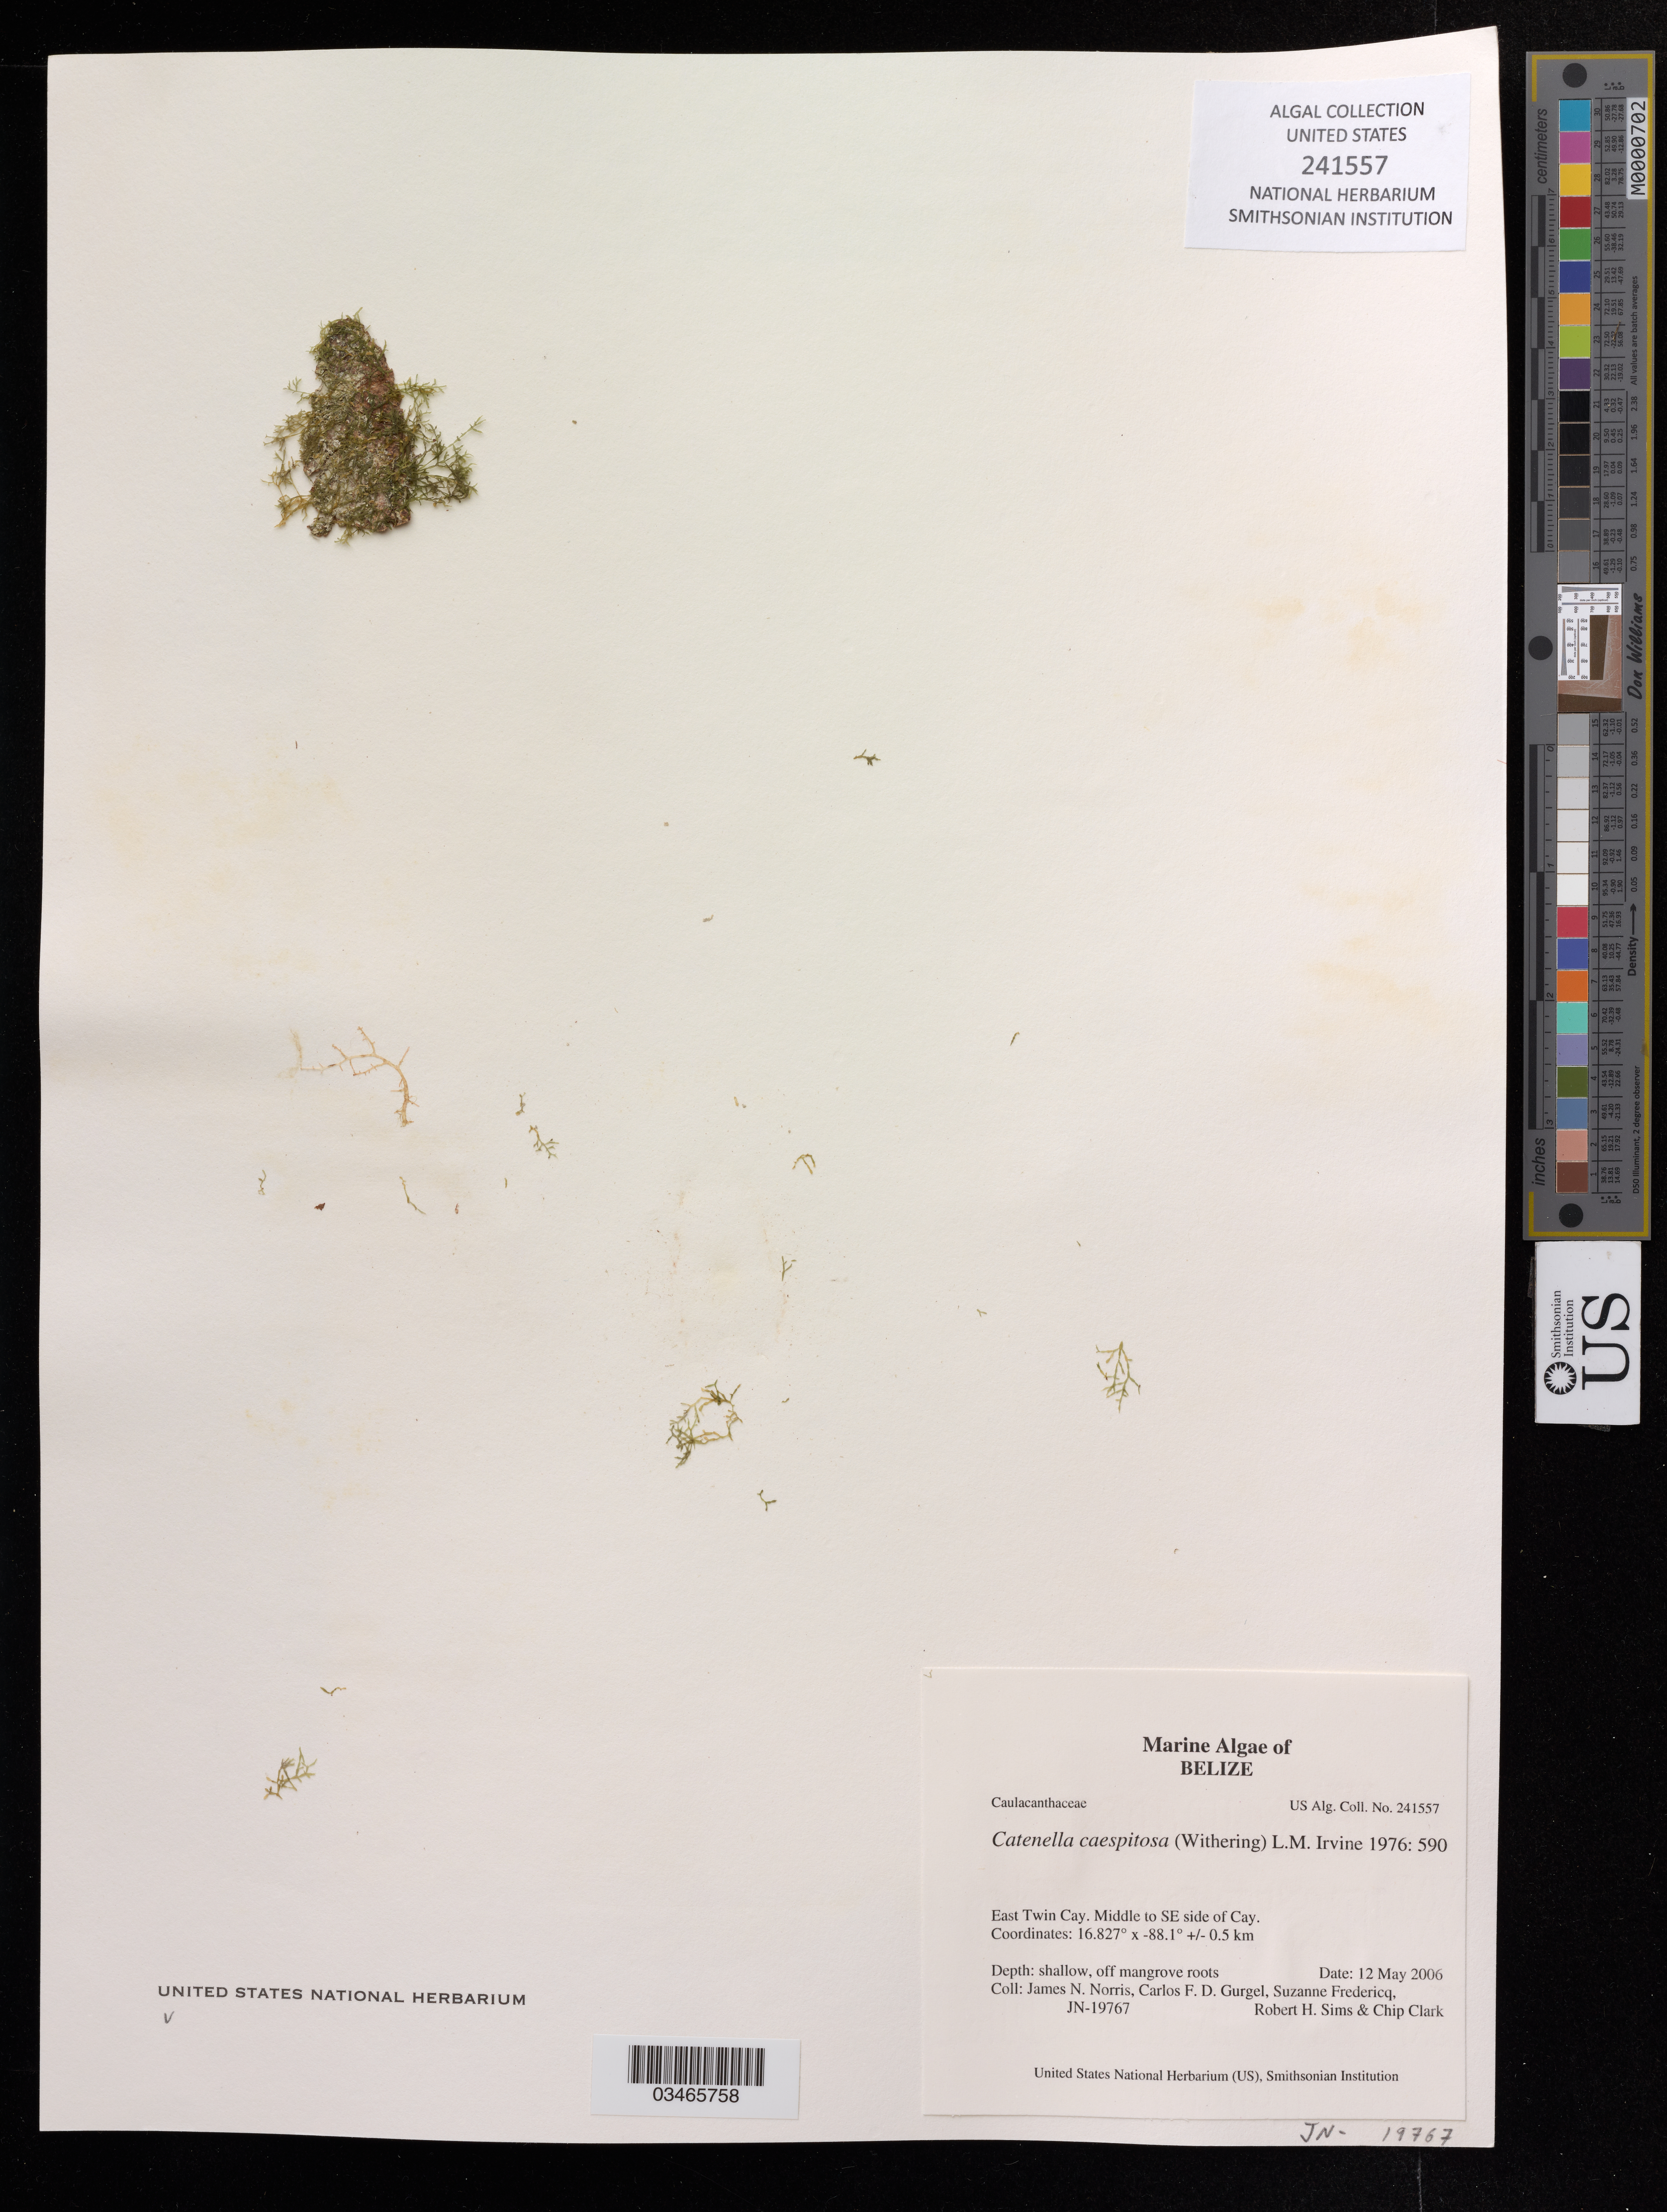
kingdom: Plantae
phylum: Rhodophyta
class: Florideophyceae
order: Gigartinales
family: Caulacanthaceae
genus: Catenella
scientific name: Catenella caespitosa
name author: (With.) L.M. Irvine in Parke & P.S. Dixon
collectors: J. Norris, C. Gurgel, S. Fredericq & R. H. Sims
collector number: JN-19767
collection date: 2006-05-12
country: Belize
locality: Twin Cay, Middle to SE side of Cay.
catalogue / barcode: US 241557